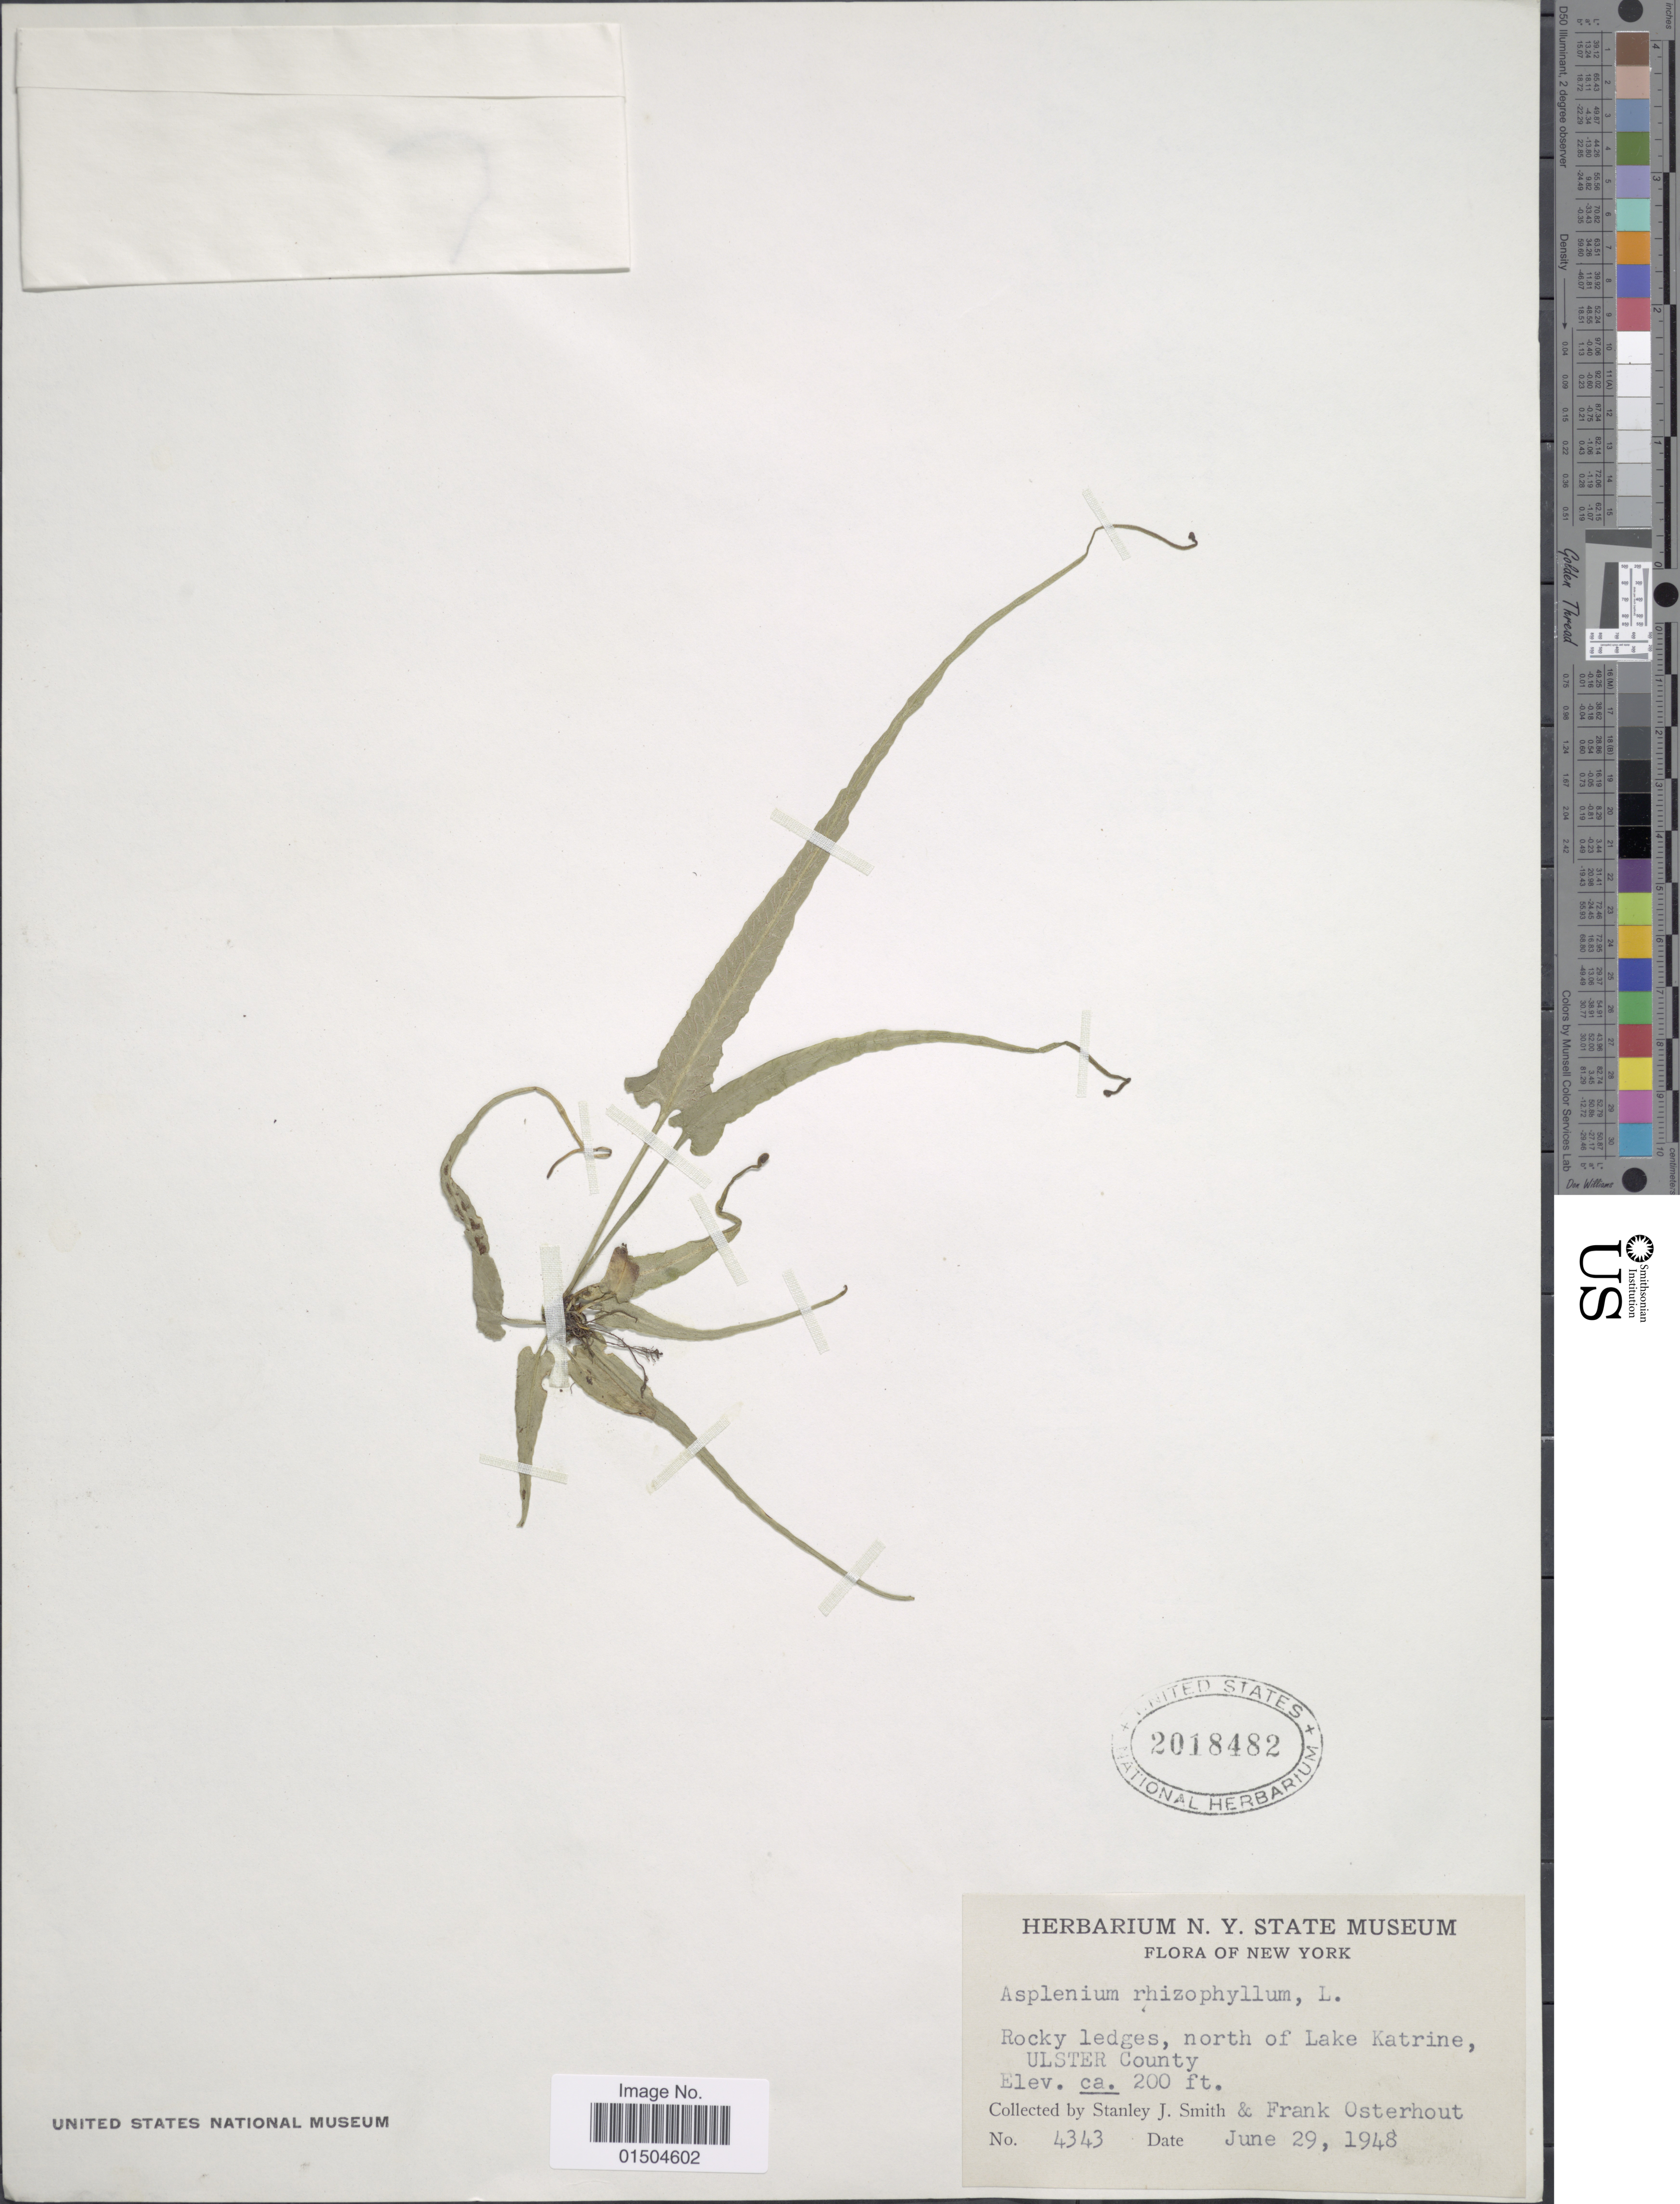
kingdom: Plantae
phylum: Tracheophyta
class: Polypodiopsida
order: Polypodiales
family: Aspleniaceae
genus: Asplenium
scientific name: Asplenium rhizophyllum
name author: L.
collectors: S. Smith & F. Osterhout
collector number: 4343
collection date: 1948-06-29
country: United States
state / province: New York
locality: Rocky ledges, north of Lake Katrine, Ulster County.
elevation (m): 61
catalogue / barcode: US 2018482